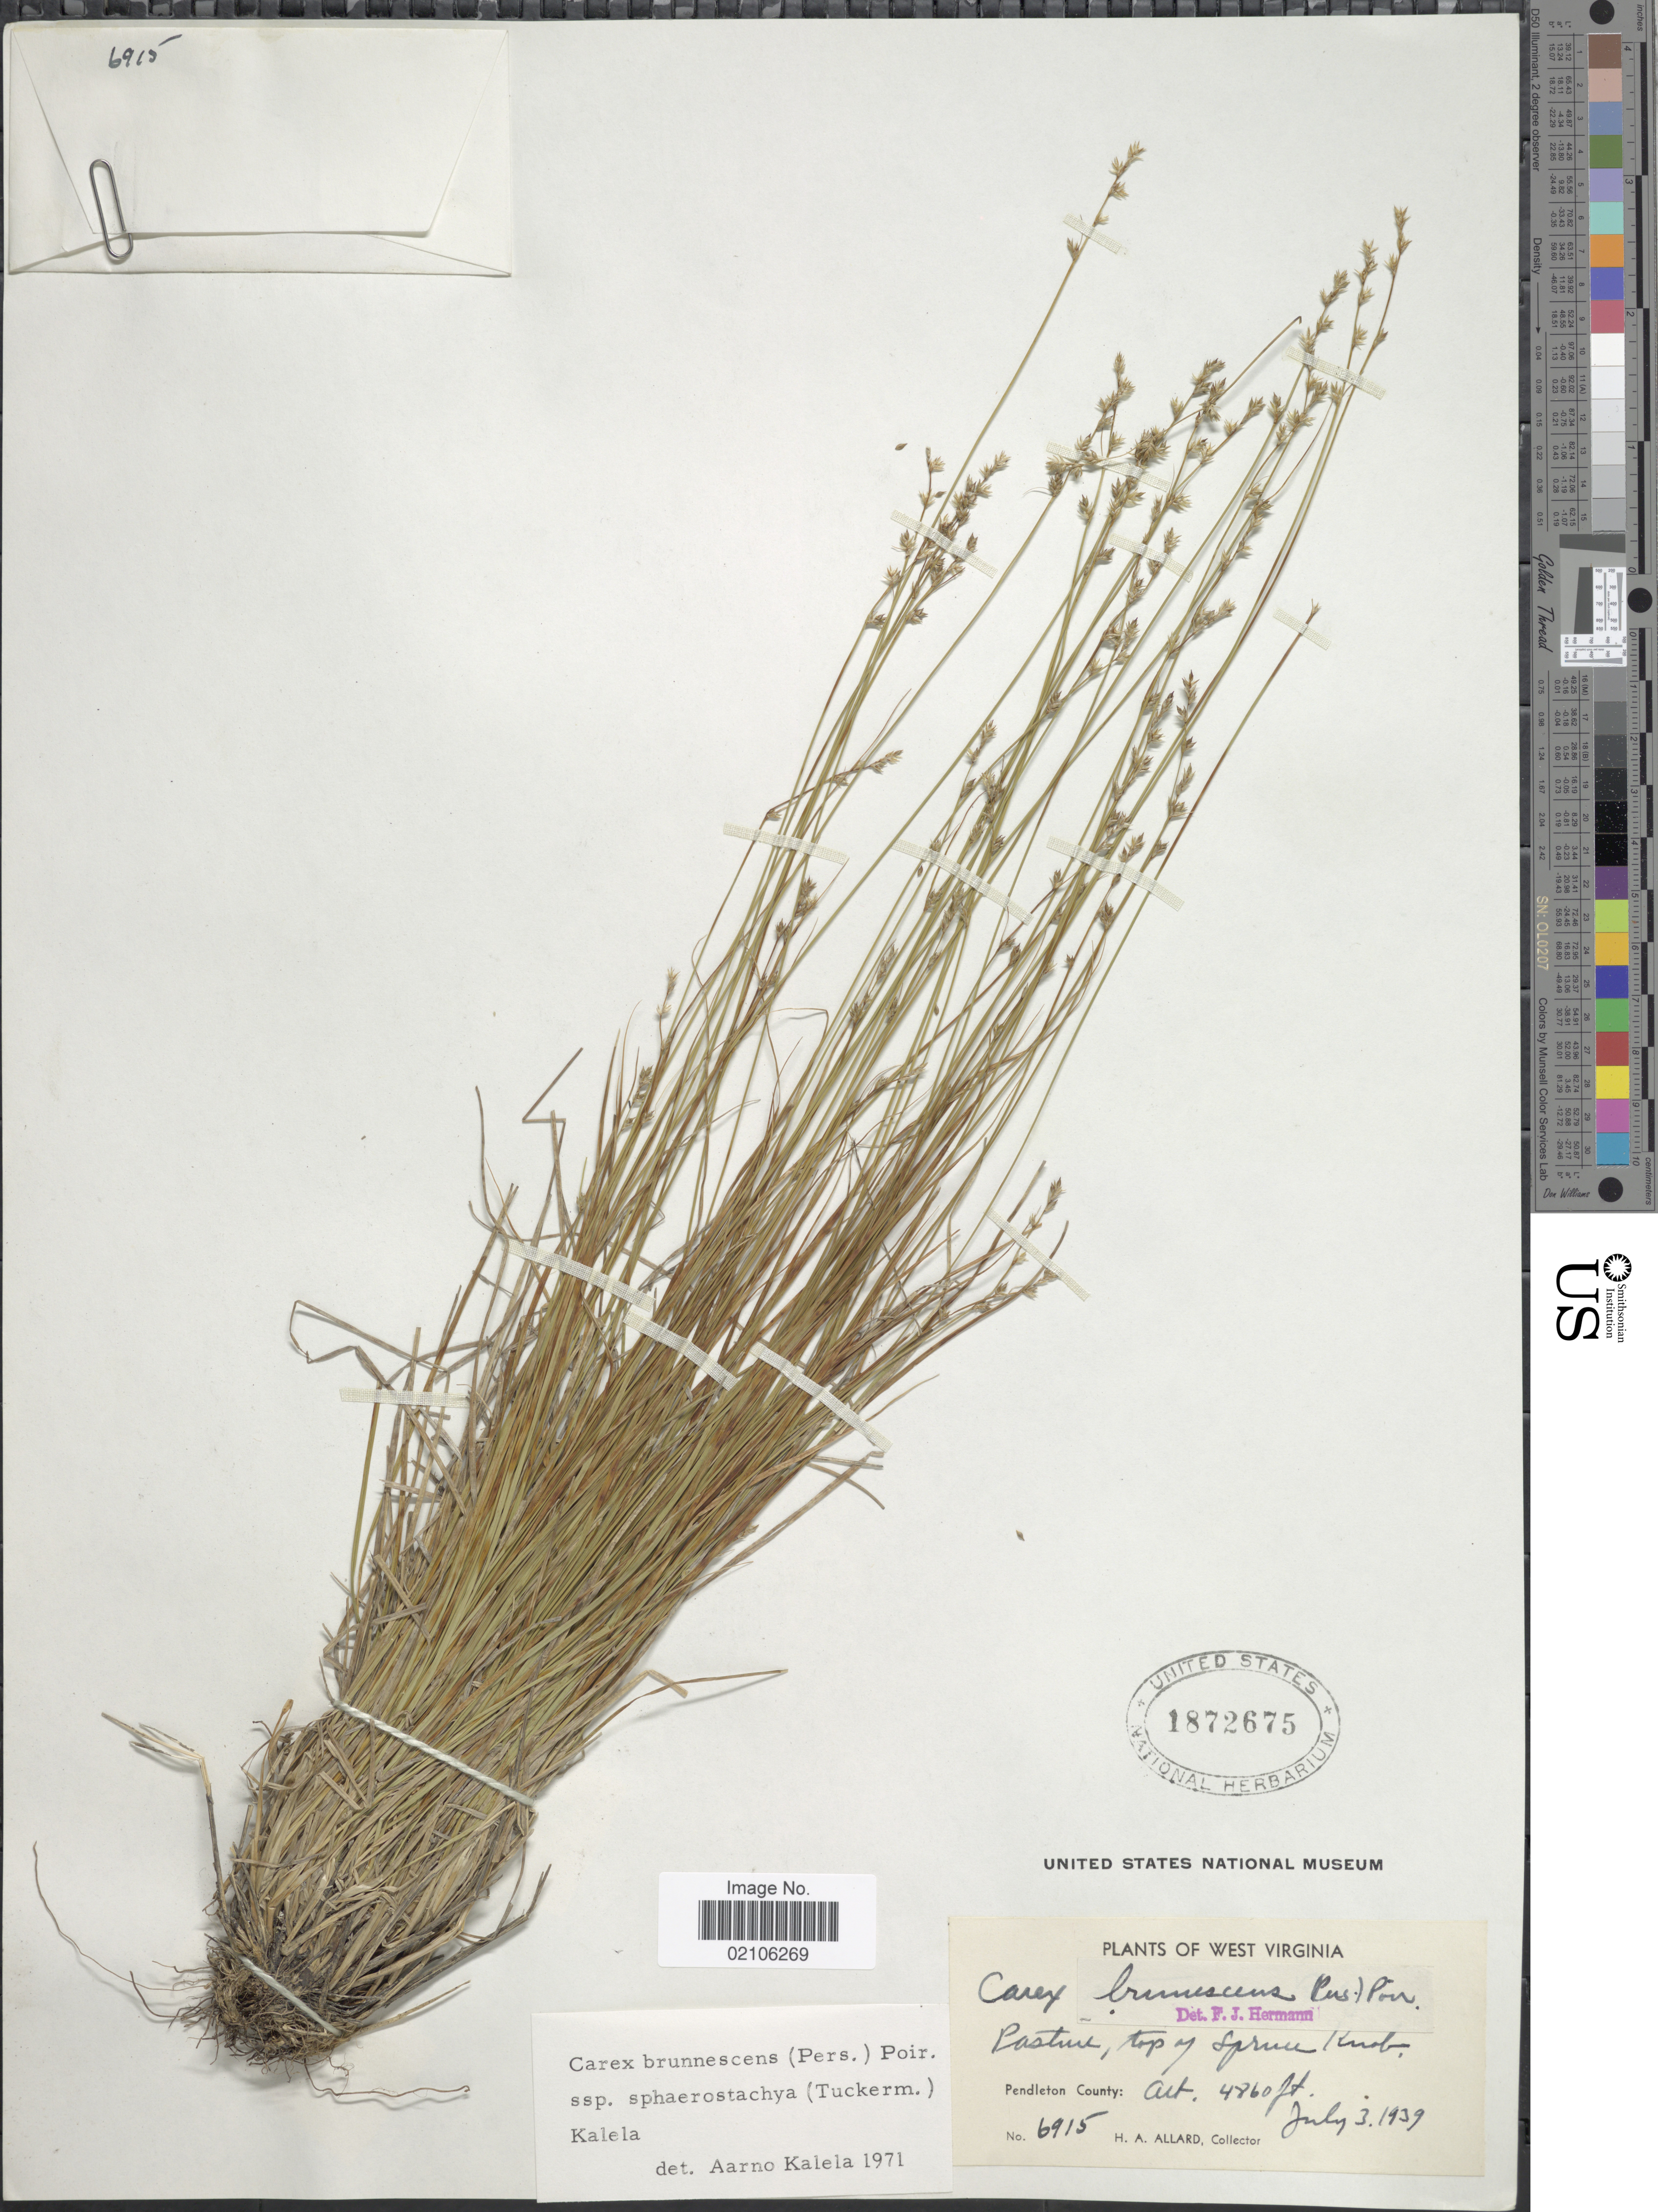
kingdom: Plantae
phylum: Tracheophyta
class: Liliopsida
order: Poales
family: Cyperaceae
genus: Carex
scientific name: Carex brunnescens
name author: (Pers.) Poir.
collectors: H. A. Allard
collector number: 6915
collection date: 1939-07-03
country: United States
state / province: West Virginia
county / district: Pendleton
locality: Pasture, top of spruce Knob, Pendleton County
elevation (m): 1481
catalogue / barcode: US 1872675